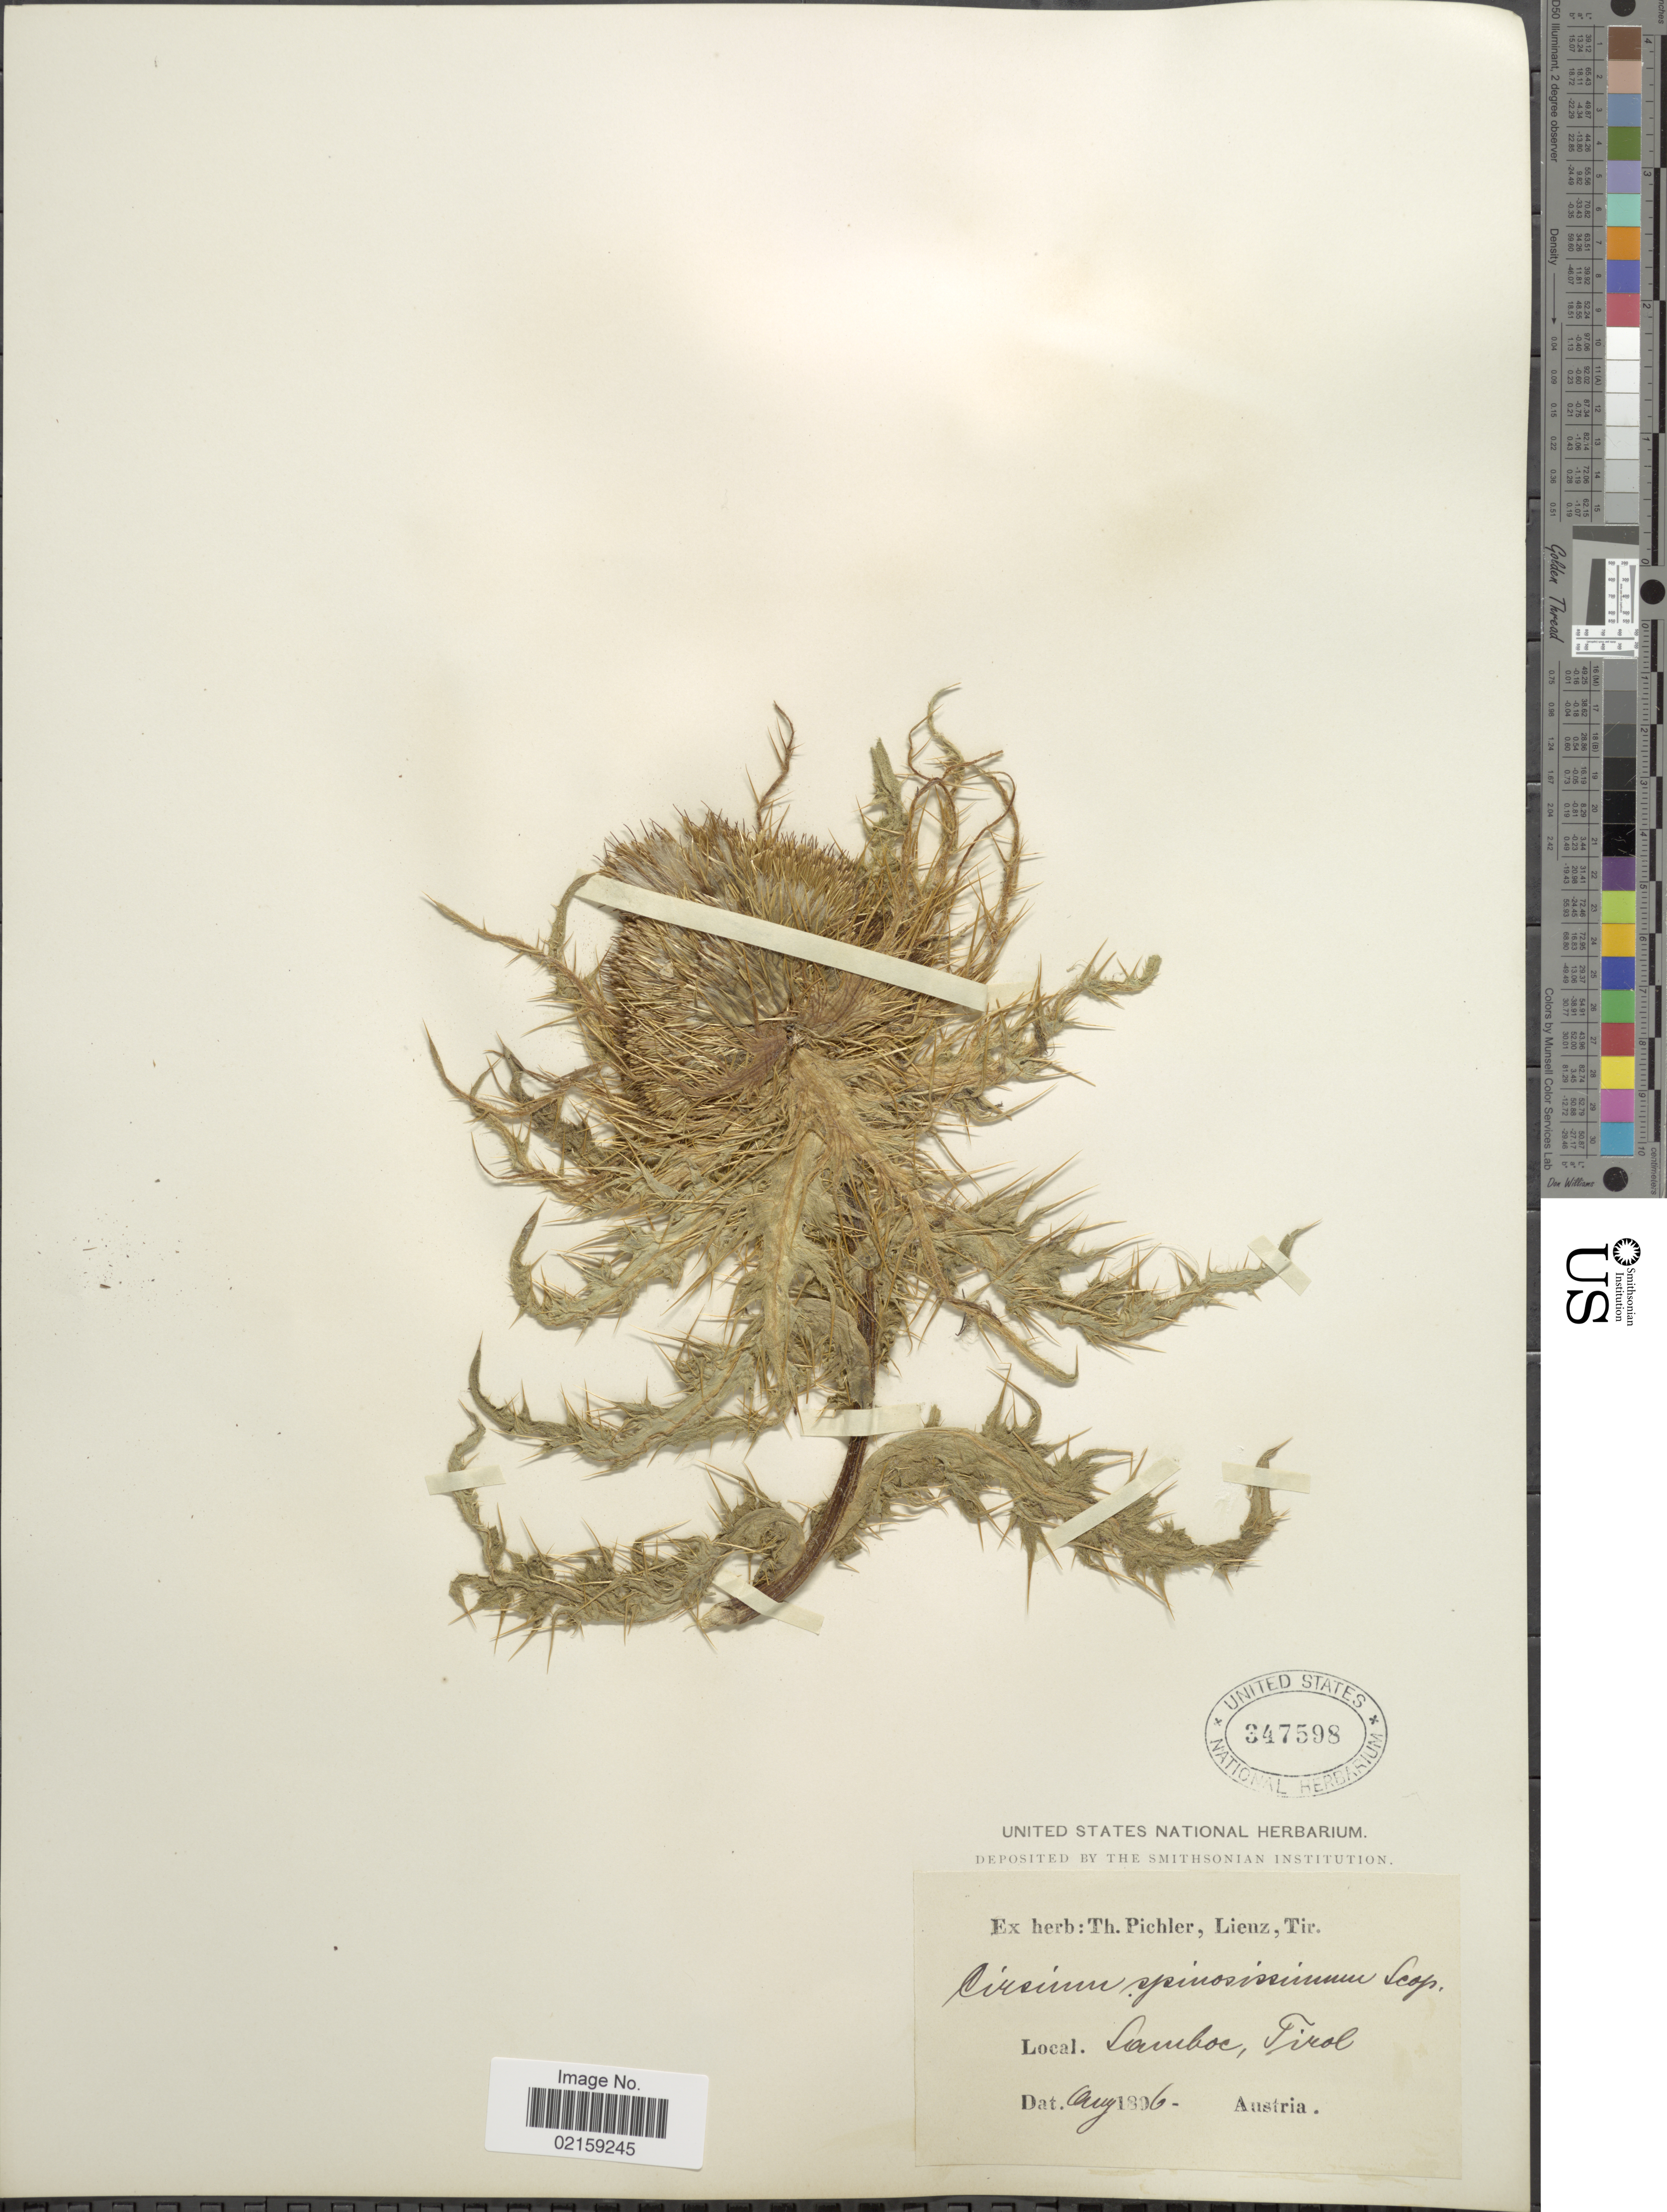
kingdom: Plantae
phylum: Tracheophyta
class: Magnoliopsida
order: Asterales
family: Asteraceae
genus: Cirsium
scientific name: Cirsium spinosissimum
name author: (L.) Scop.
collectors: ex herb. T. Pichler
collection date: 1896-08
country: Austria / Italy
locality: Lamboc, Tirol [interpreted]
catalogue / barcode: US 347598